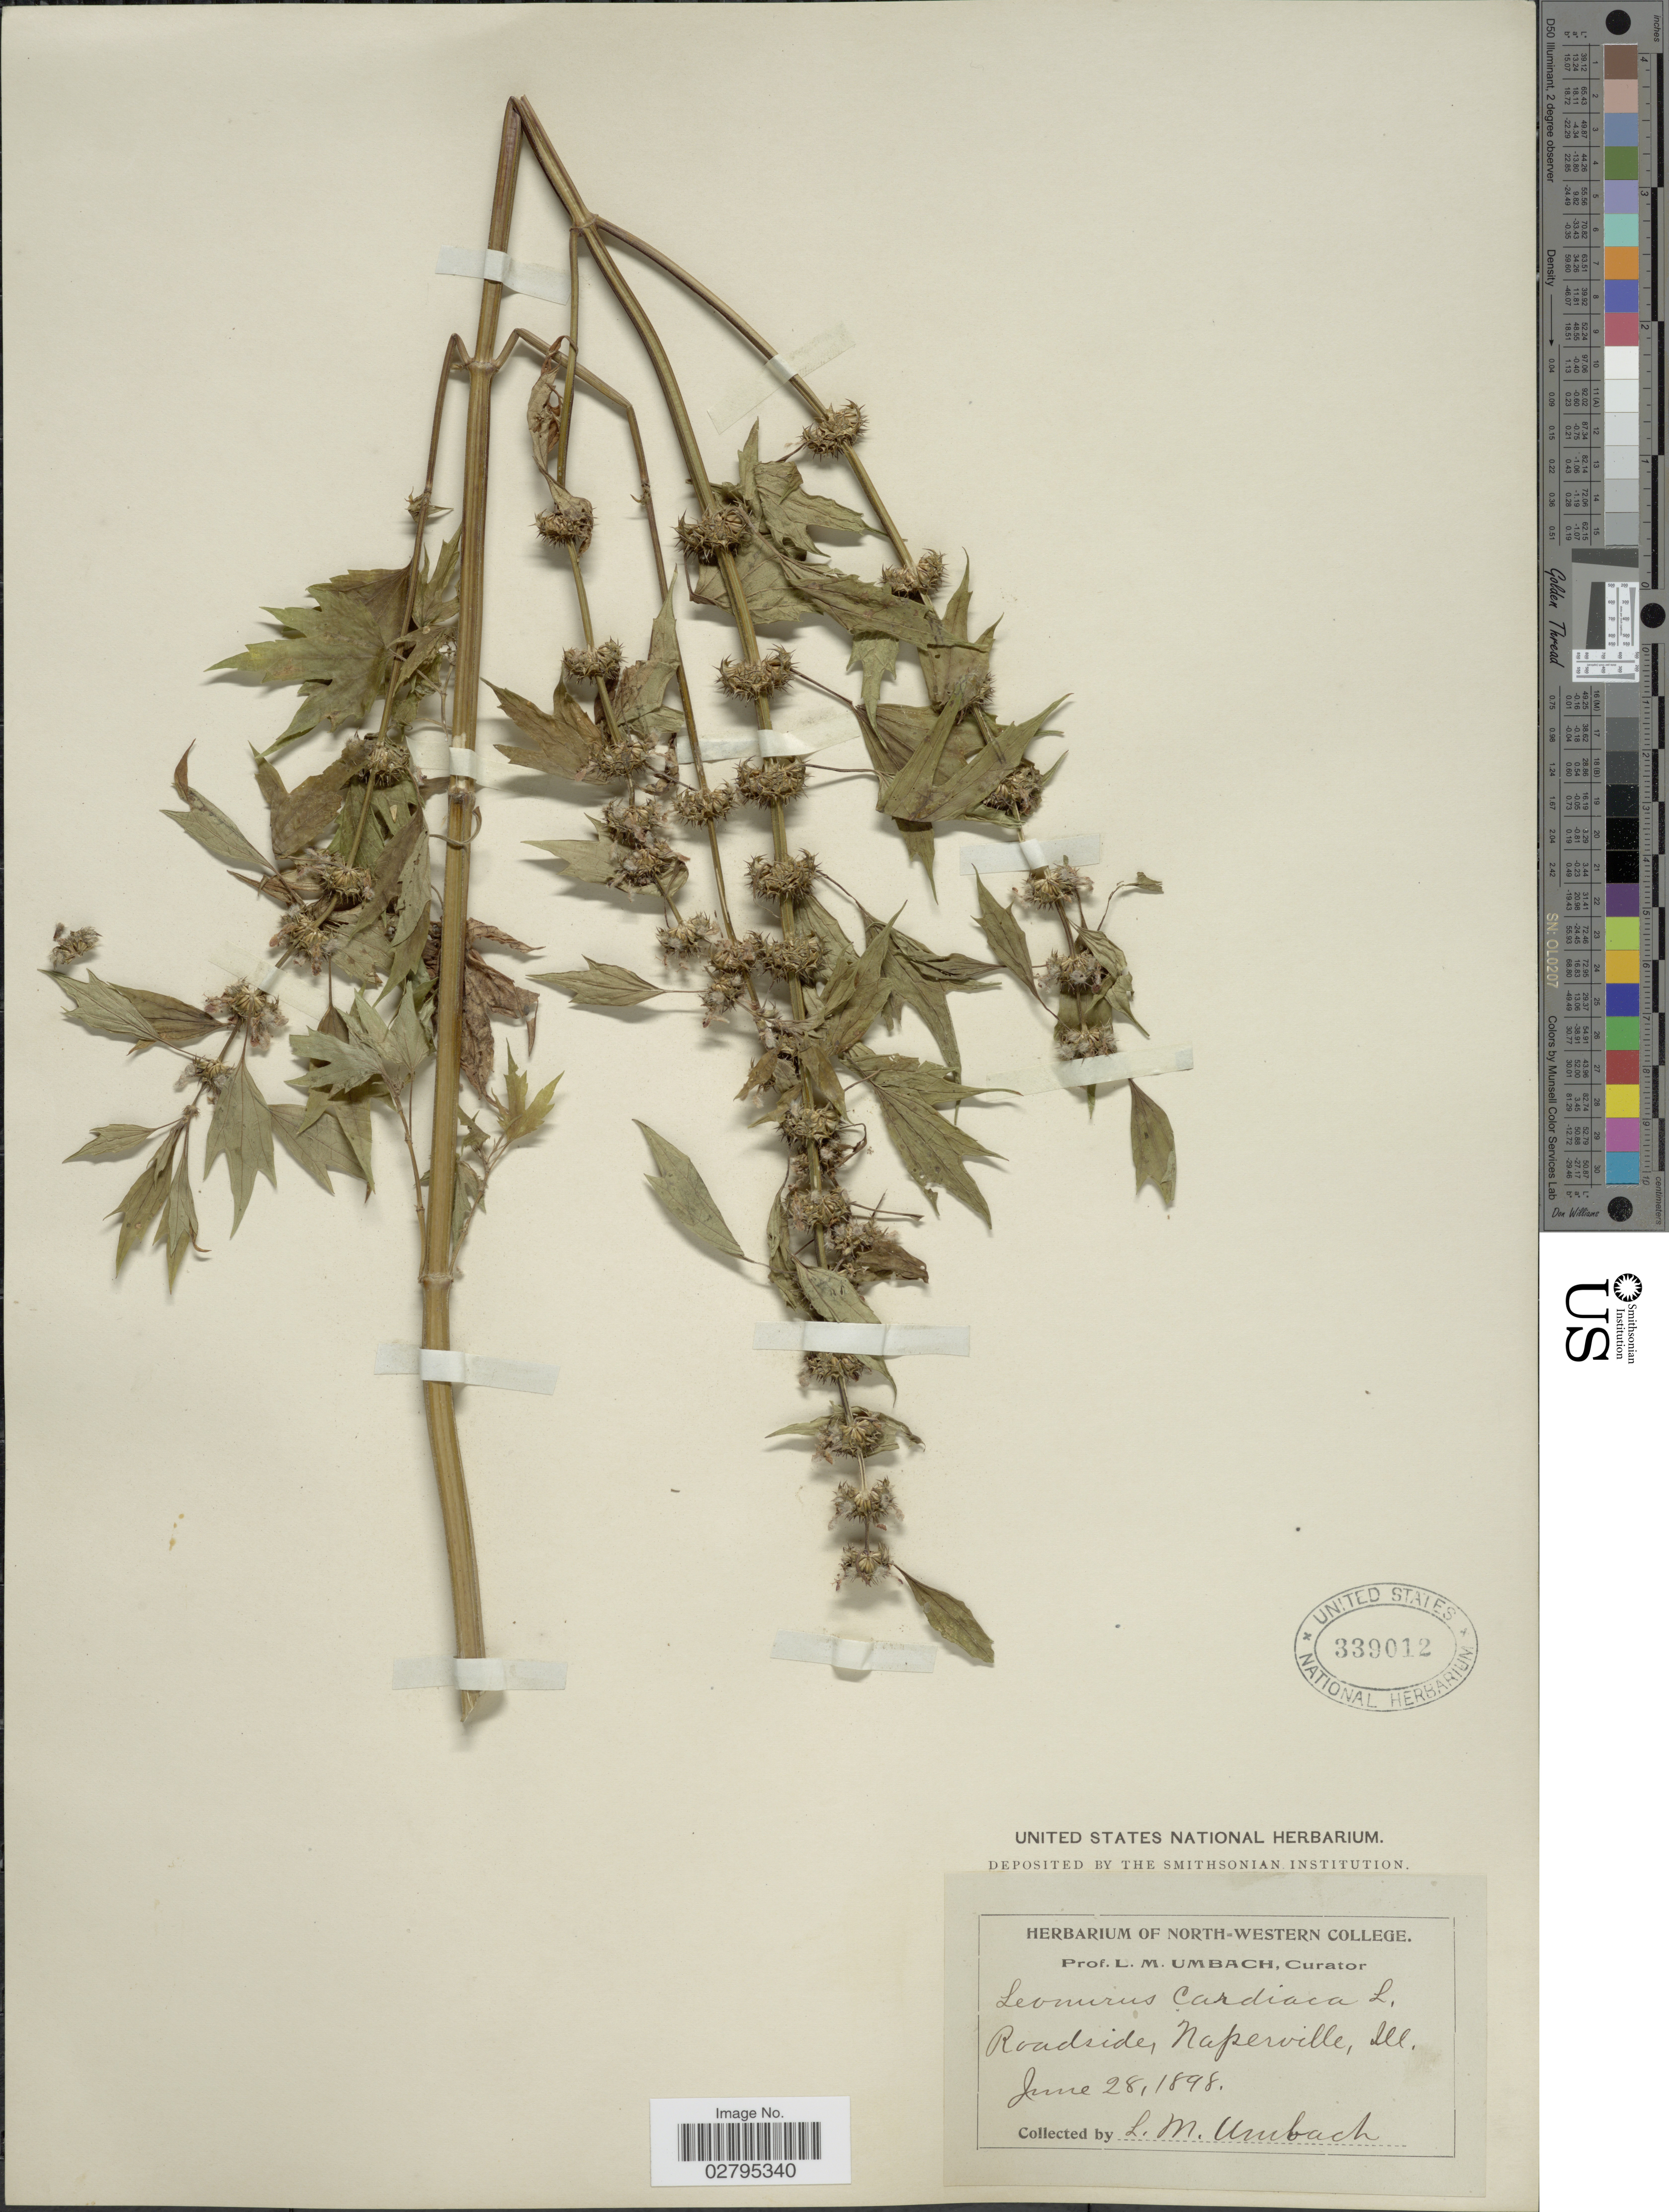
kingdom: Plantae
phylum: Tracheophyta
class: Magnoliopsida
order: Lamiales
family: Lamiaceae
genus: Leonurus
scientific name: Leonurus cardiaca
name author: L.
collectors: L. M. Umbach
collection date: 1898-06-28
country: United States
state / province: Illinois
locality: Roadside, Naperville, Ill.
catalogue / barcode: US 339012